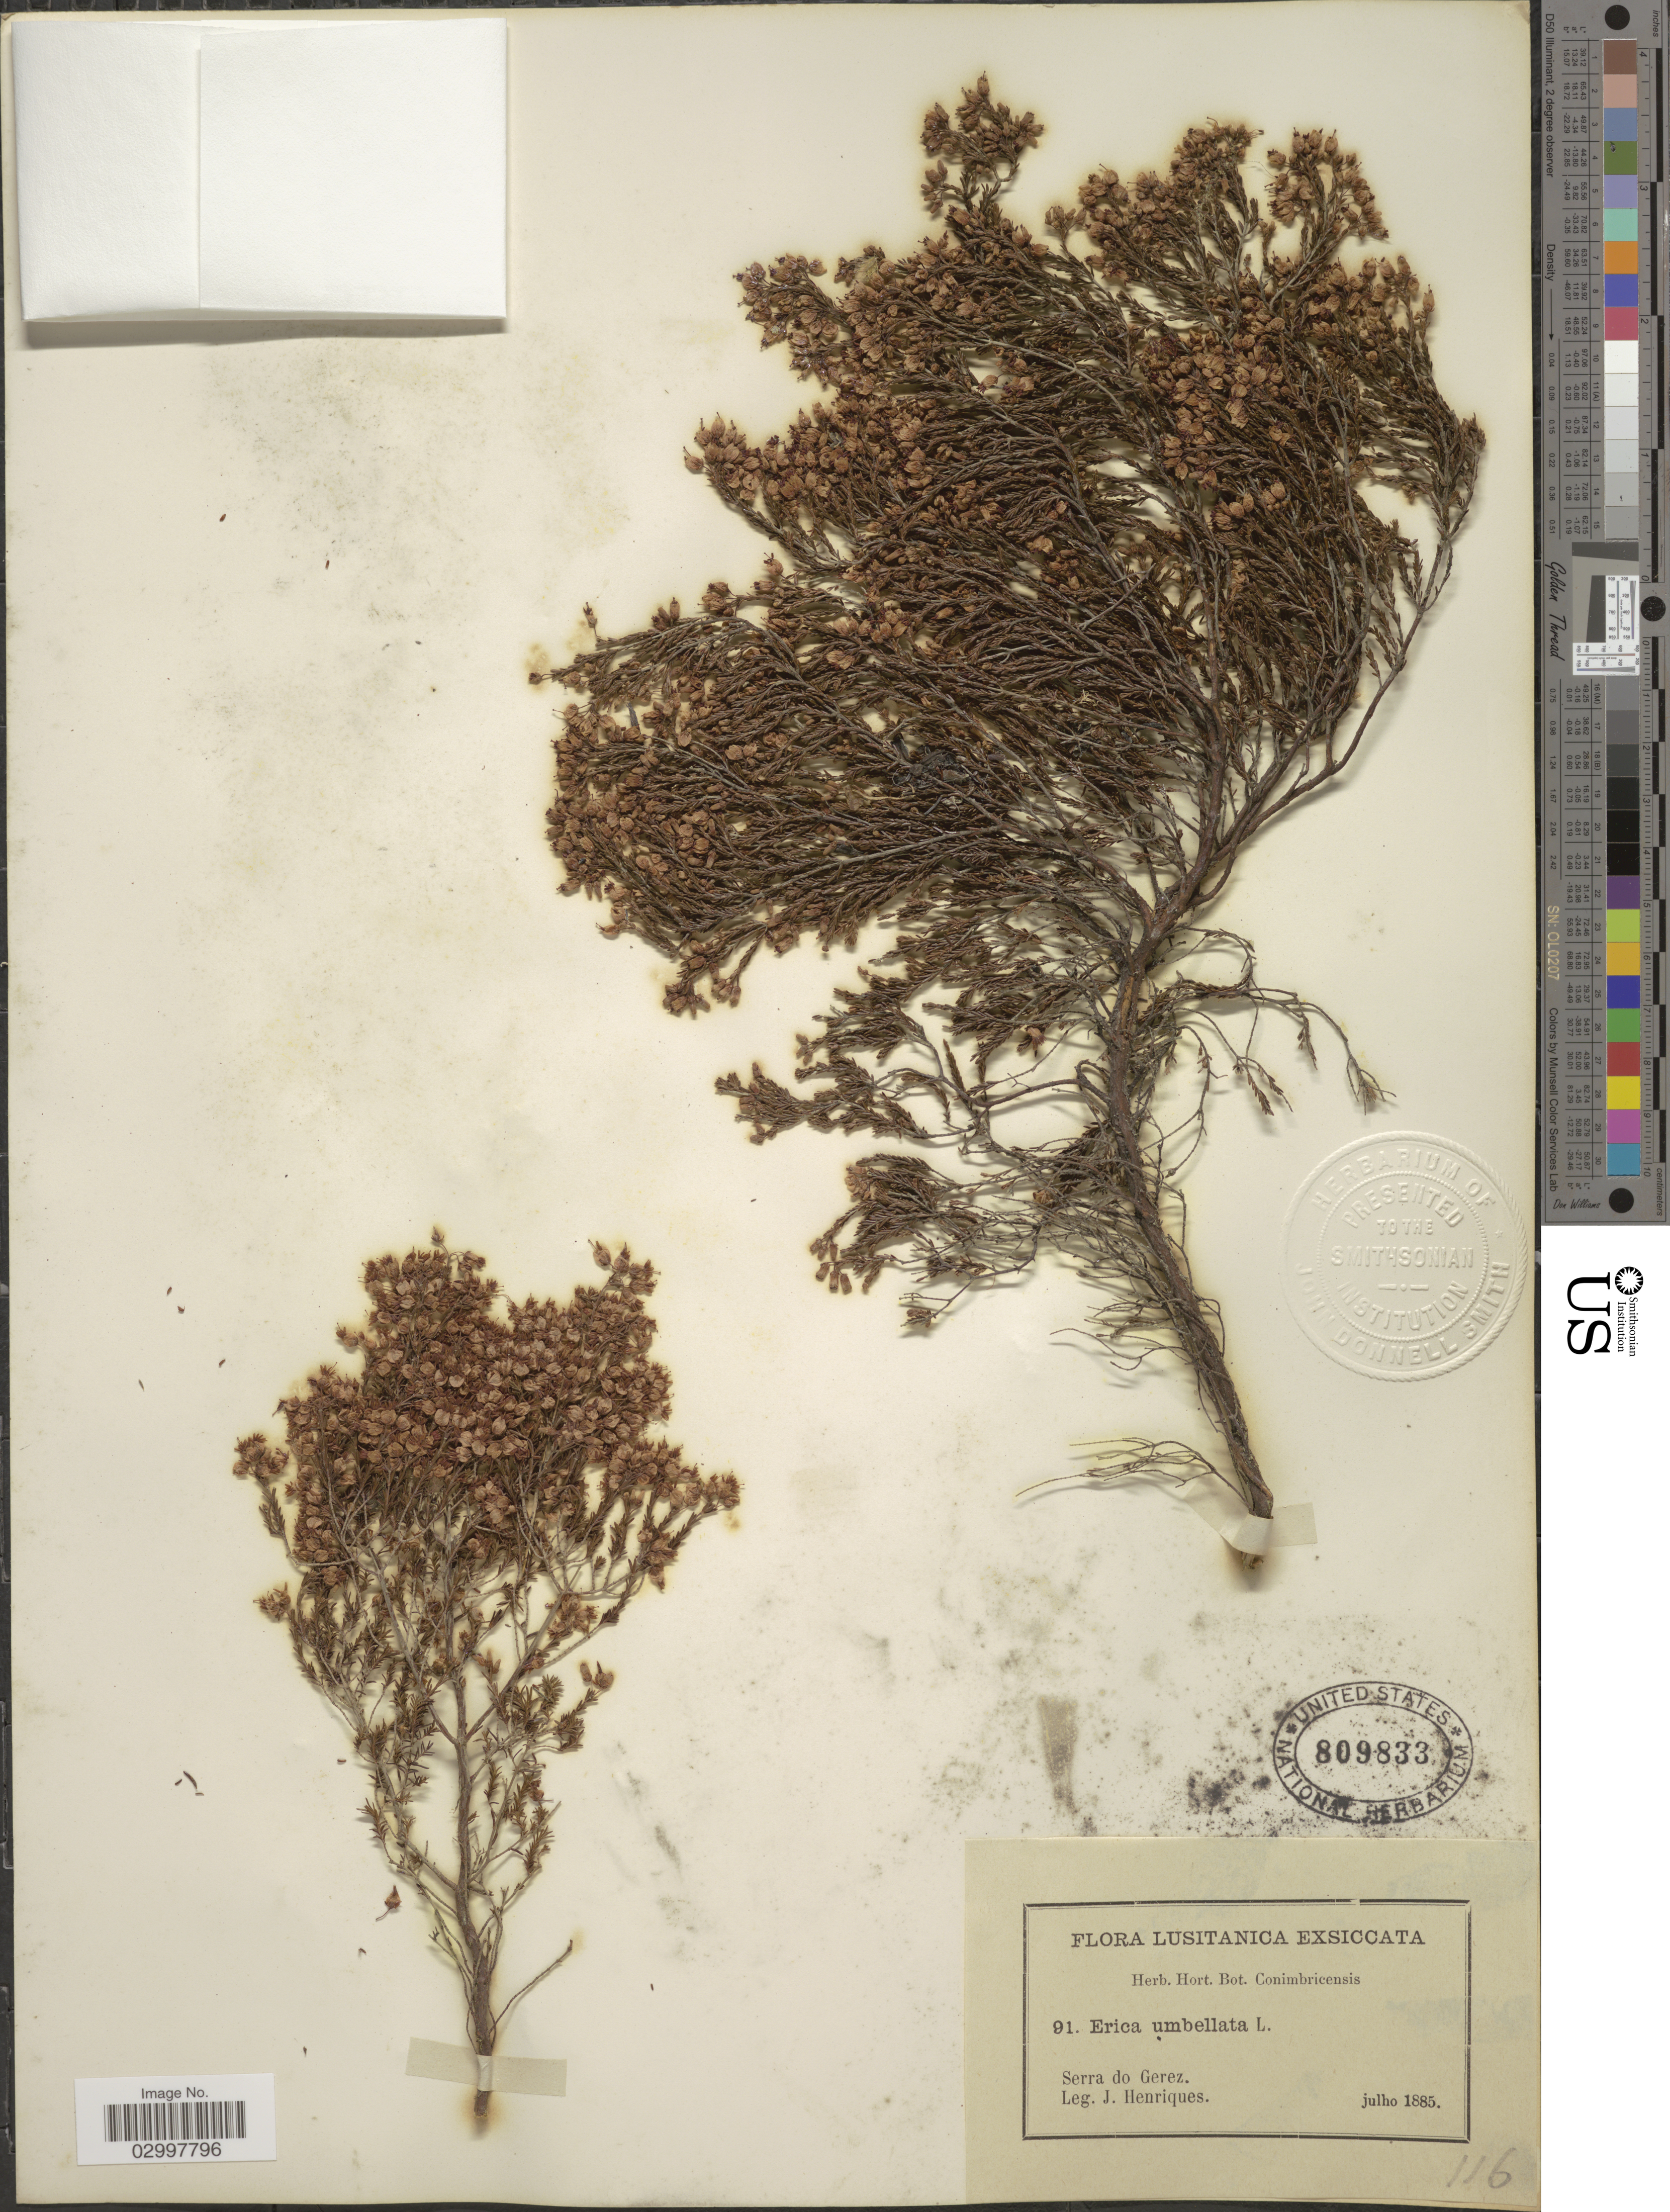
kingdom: Plantae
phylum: Tracheophyta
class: Magnoliopsida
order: Ericales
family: Ericaceae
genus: Erica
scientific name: Erica umbellata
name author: L.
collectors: J. A. Henriques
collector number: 91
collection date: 1885-07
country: Portugal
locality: Lusitanica. Serra do Gerez.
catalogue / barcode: US 809833